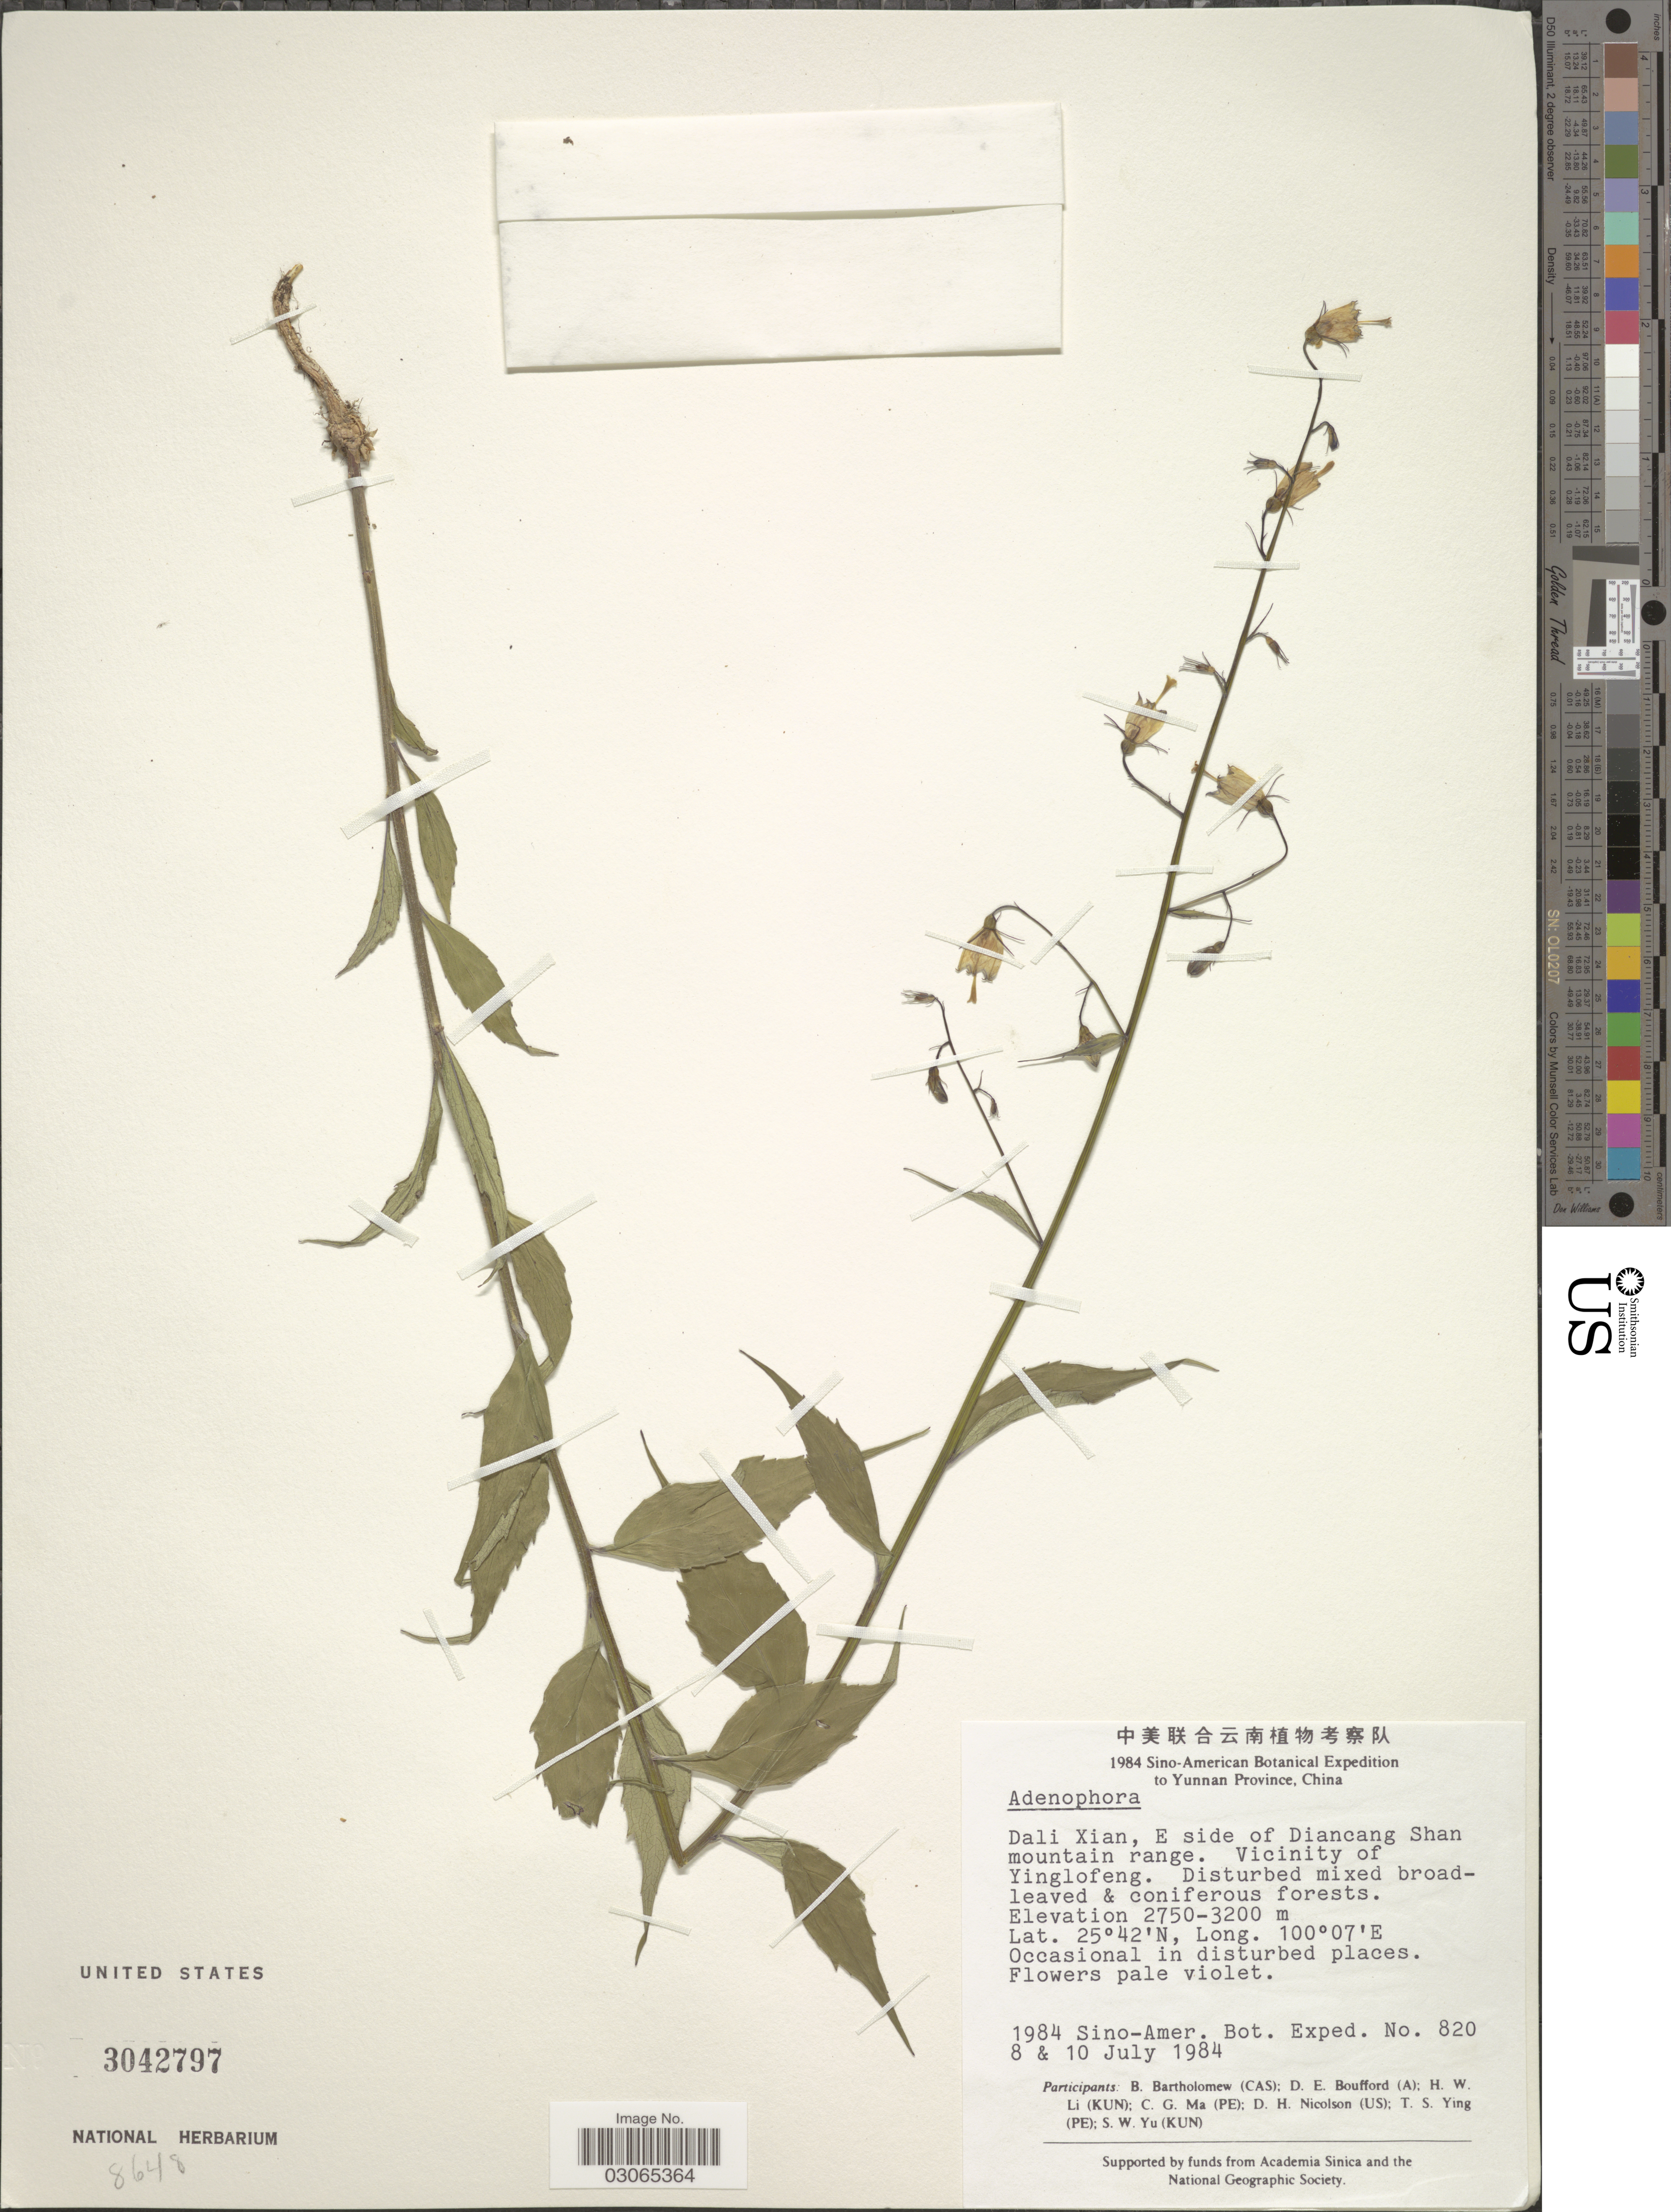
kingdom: Plantae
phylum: Tracheophyta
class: Magnoliopsida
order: Asterales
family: Campanulaceae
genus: Adenophora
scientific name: Adenophora sp.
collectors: Sino-Amer. Bot. Exped. 1984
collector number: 820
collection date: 1984-07-08/1984-07-10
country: China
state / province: Yunnan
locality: Dali Xian, E side of Diancang Shan mountain range. Vicinity of Yinglofeng.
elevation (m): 2750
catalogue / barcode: US 3042797